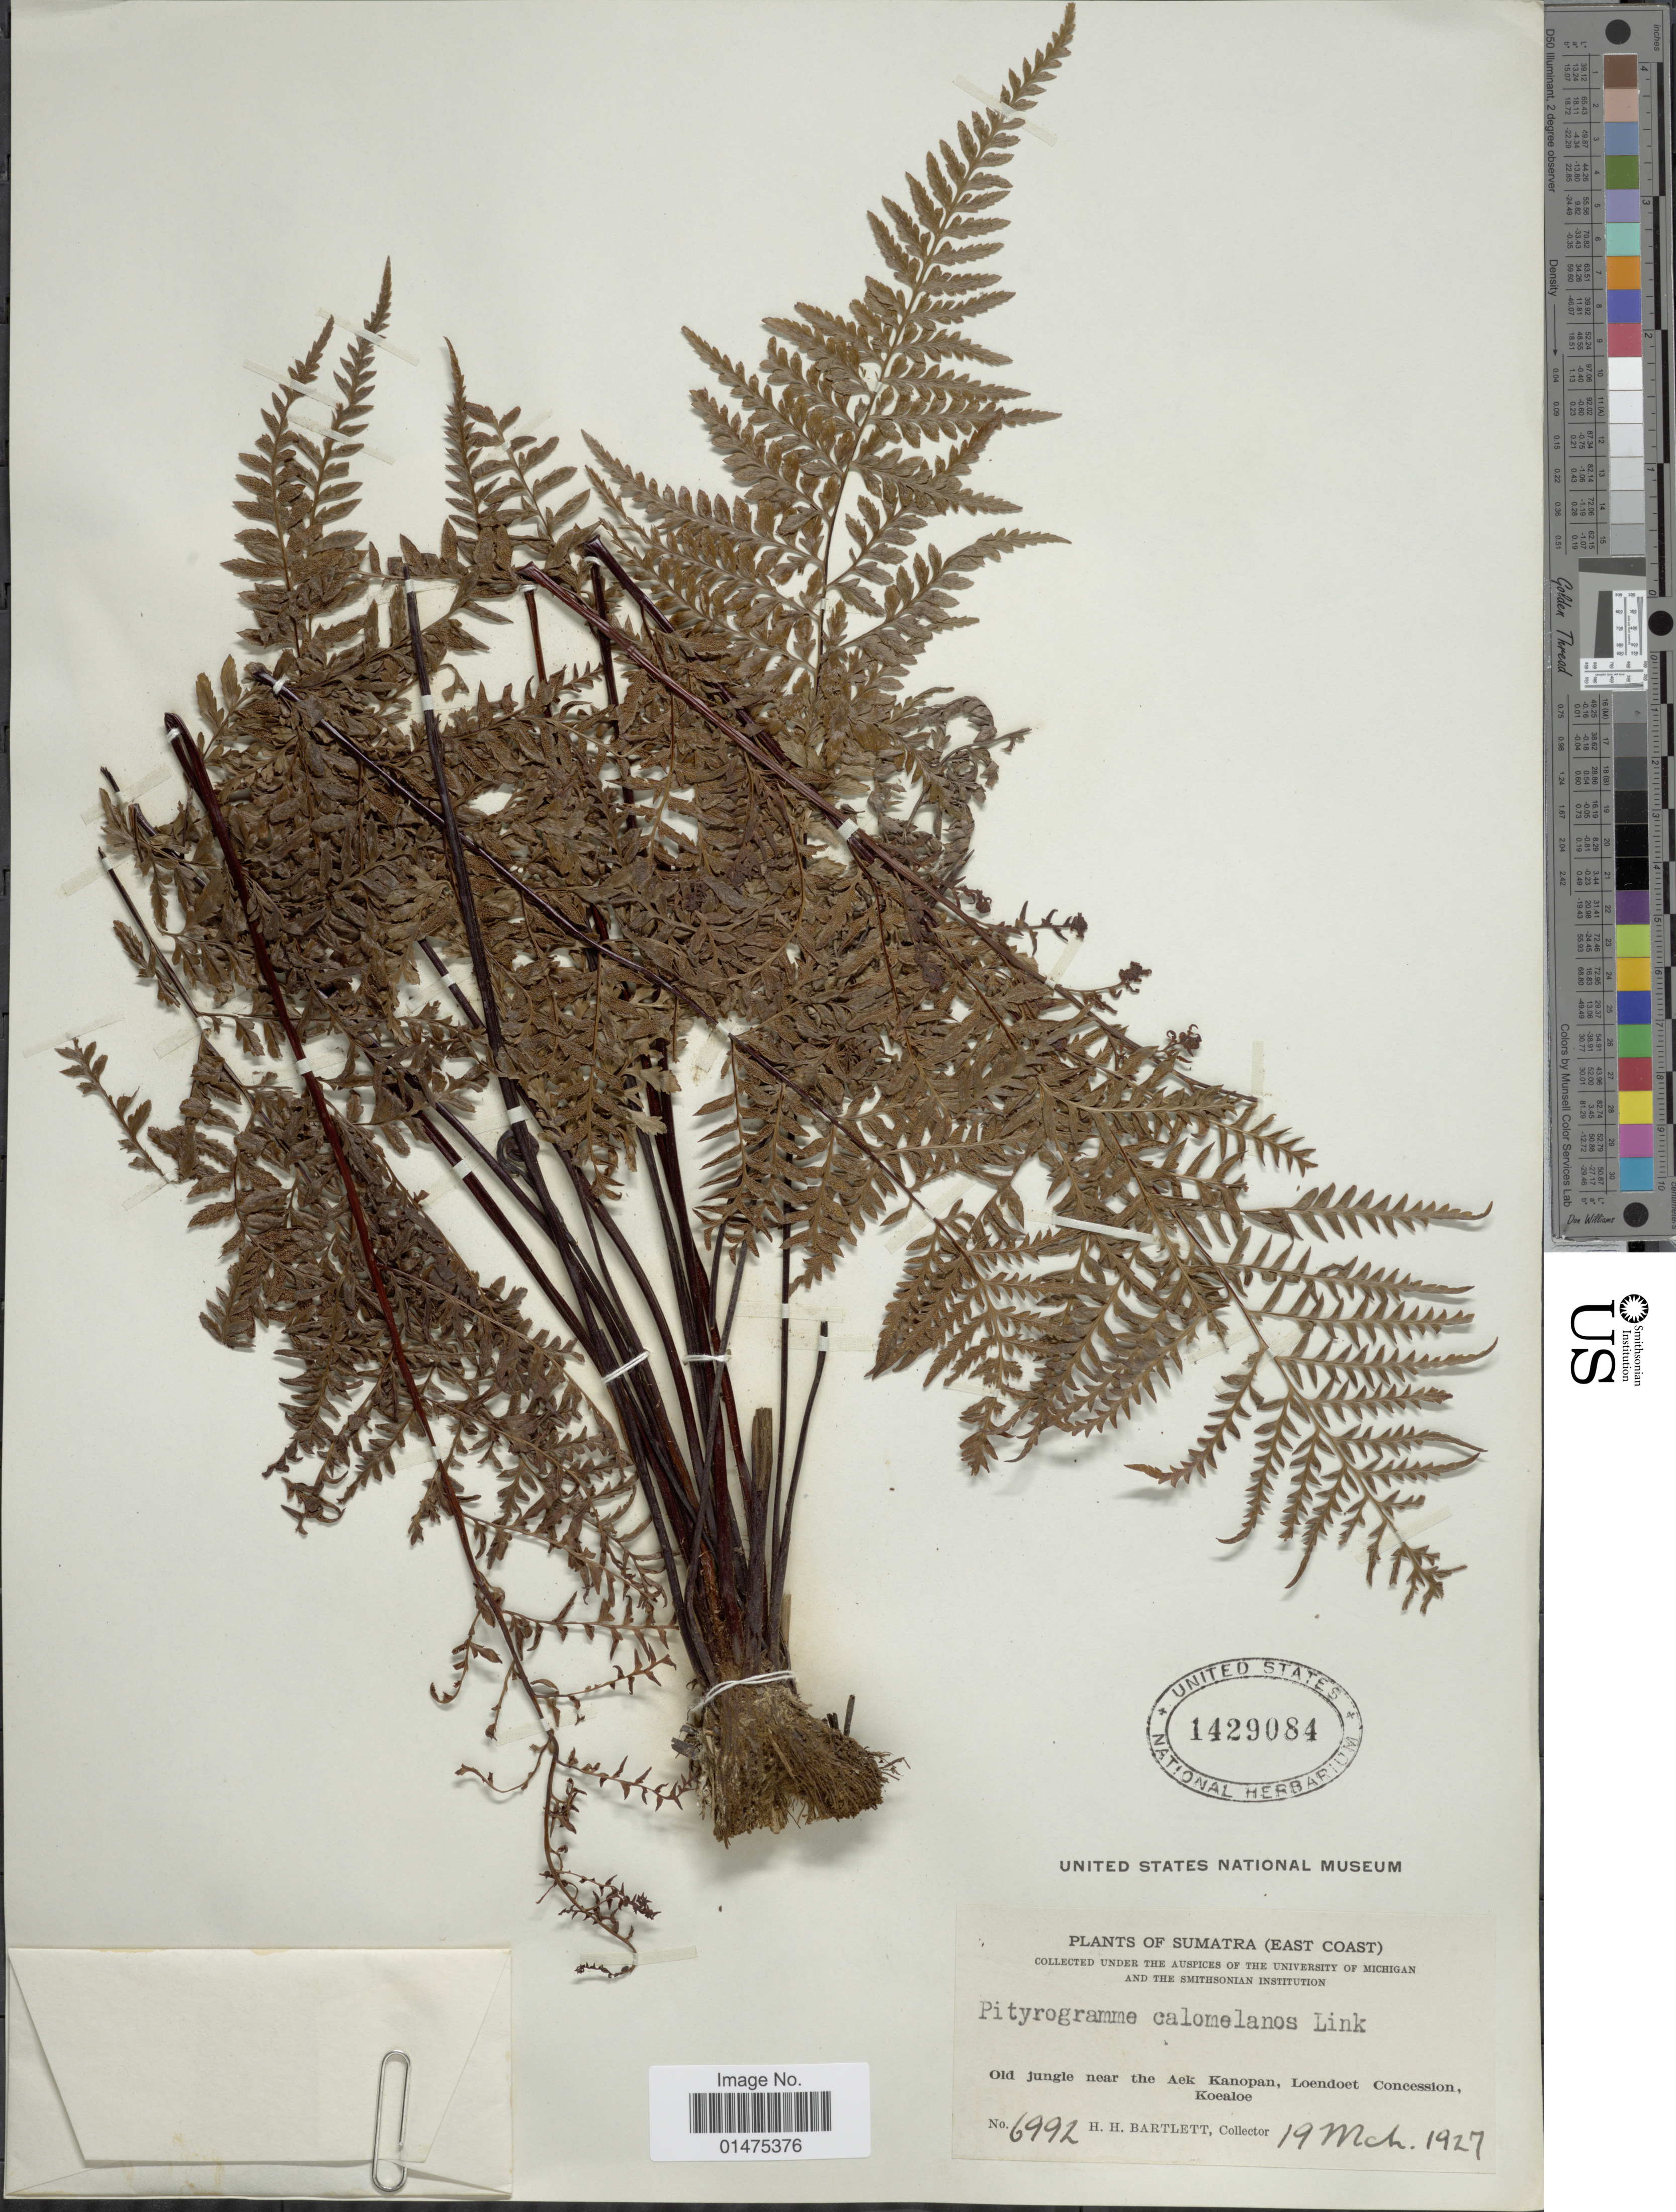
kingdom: Plantae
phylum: Tracheophyta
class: Polypodiopsida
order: Polypodiales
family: Pteridaceae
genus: Pityrogramma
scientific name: Pityrogramma calomelanos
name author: (L.) Link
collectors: H. H. Bartlett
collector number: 6992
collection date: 1927-03-19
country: Indonesia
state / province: Sumatra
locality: Sumatra (East Coast), Old Jungle near the Aek Kanopan, Loendoet Concession Koealoe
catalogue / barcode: US 1429084